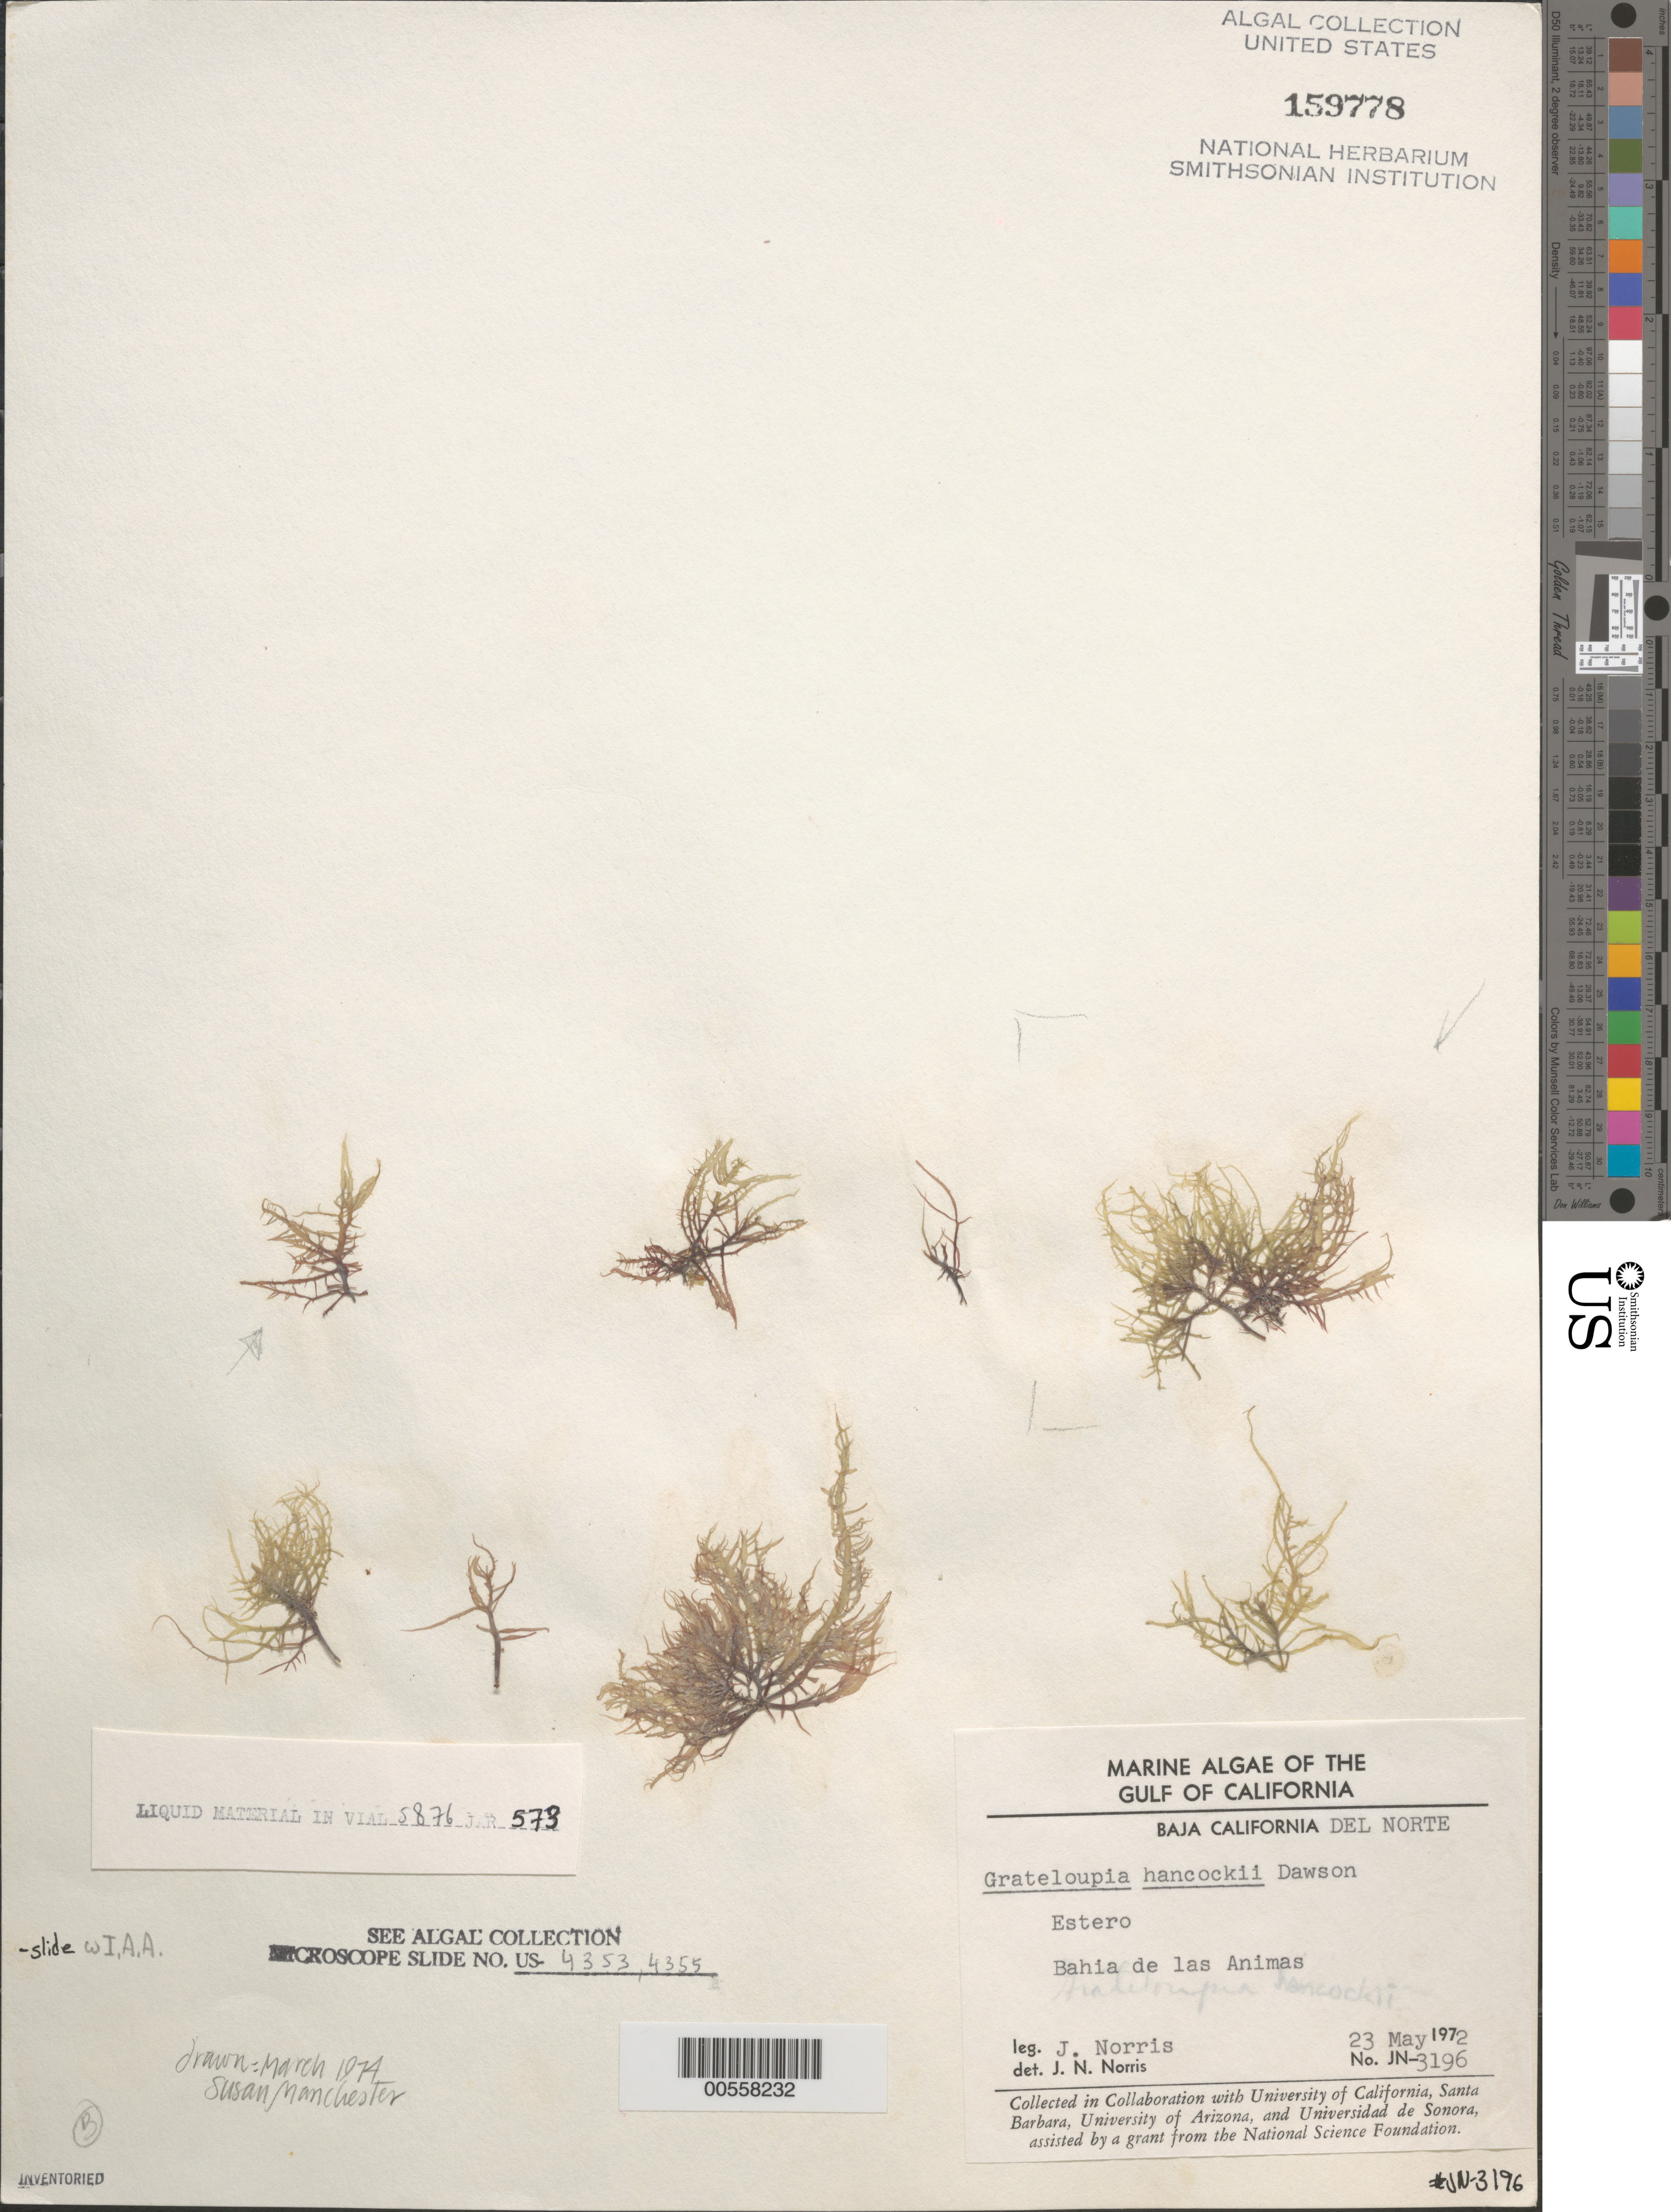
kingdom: Plantae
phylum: Rhodophyta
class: Florideophyceae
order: Halymeniales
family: Halymeniaceae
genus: Grateloupia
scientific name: Grateloupia hancockii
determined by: Norris, James N.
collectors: J. N. Norris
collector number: JN-3196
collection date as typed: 23 May 1972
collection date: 1972-05-23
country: Mexico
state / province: Baja California Norte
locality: Estero, Bahia de las Animas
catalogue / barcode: US 159778